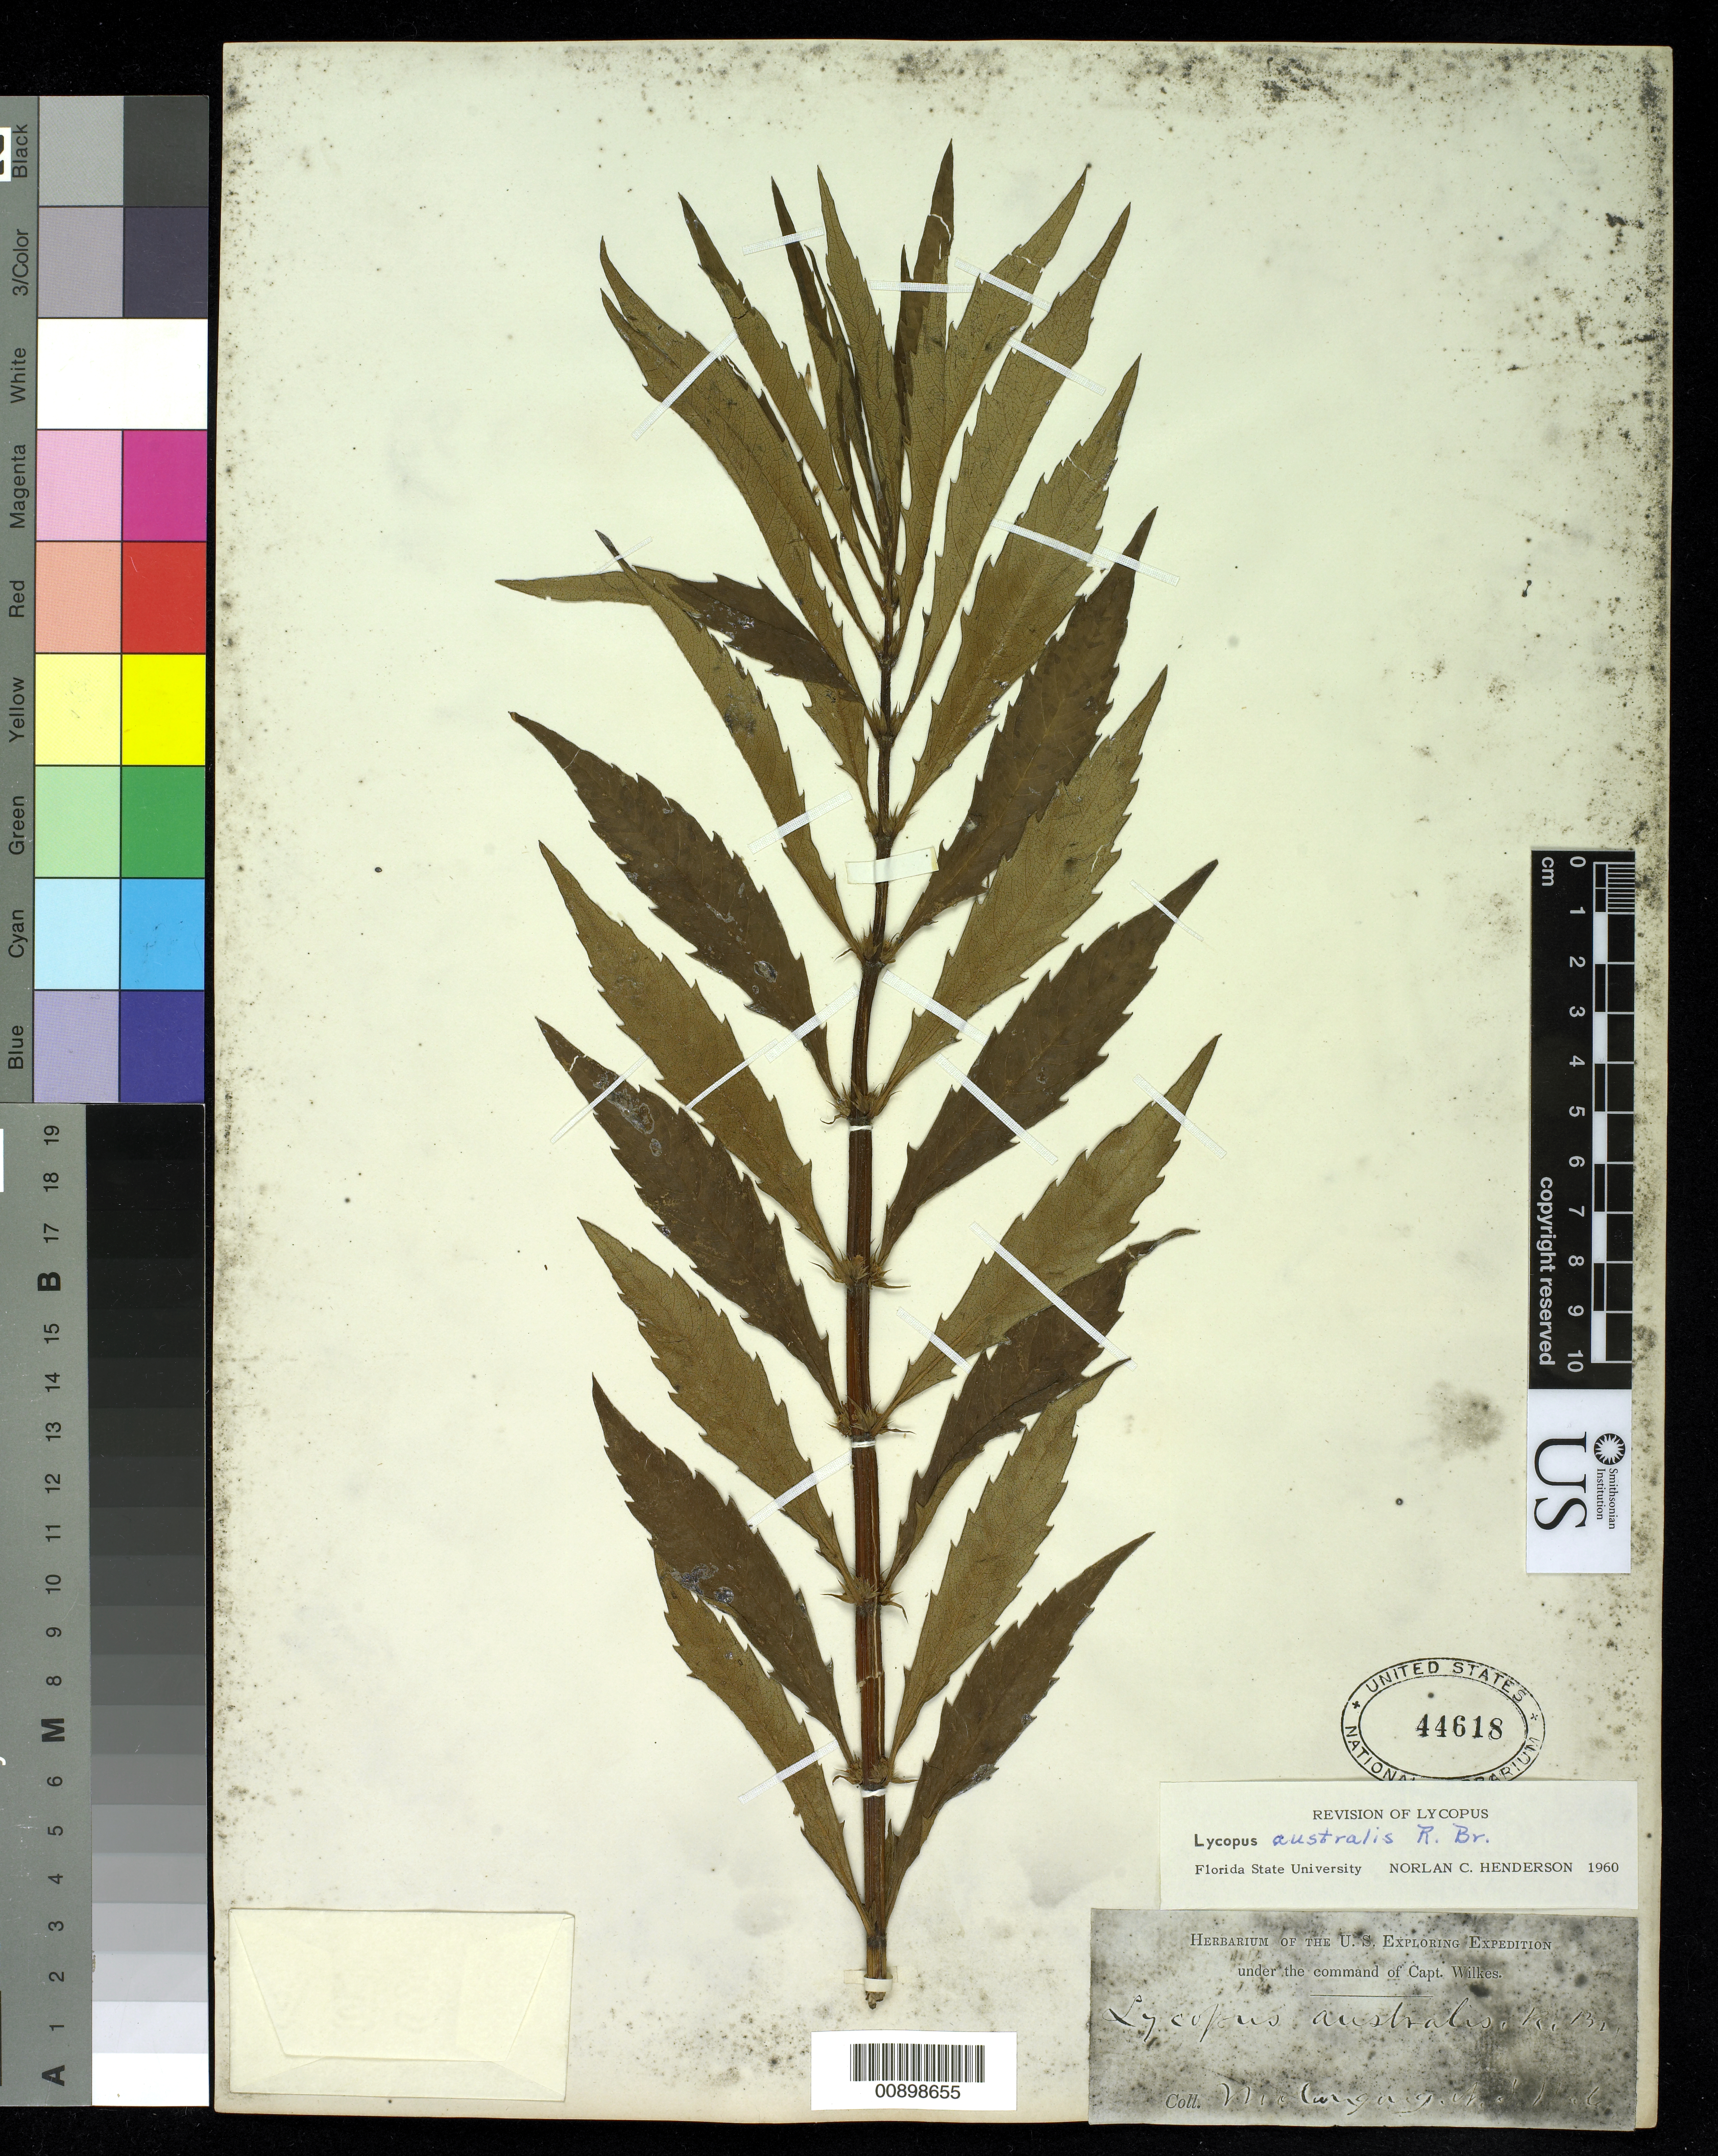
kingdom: Plantae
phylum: Tracheophyta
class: Magnoliopsida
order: Lamiales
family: Lamiaceae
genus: Lycopus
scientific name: Lycopus australis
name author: R. Br.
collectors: Wilkes Explor. Exped.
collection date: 1838/1842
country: Australia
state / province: New South Wales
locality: Woolongong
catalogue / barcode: US 44618